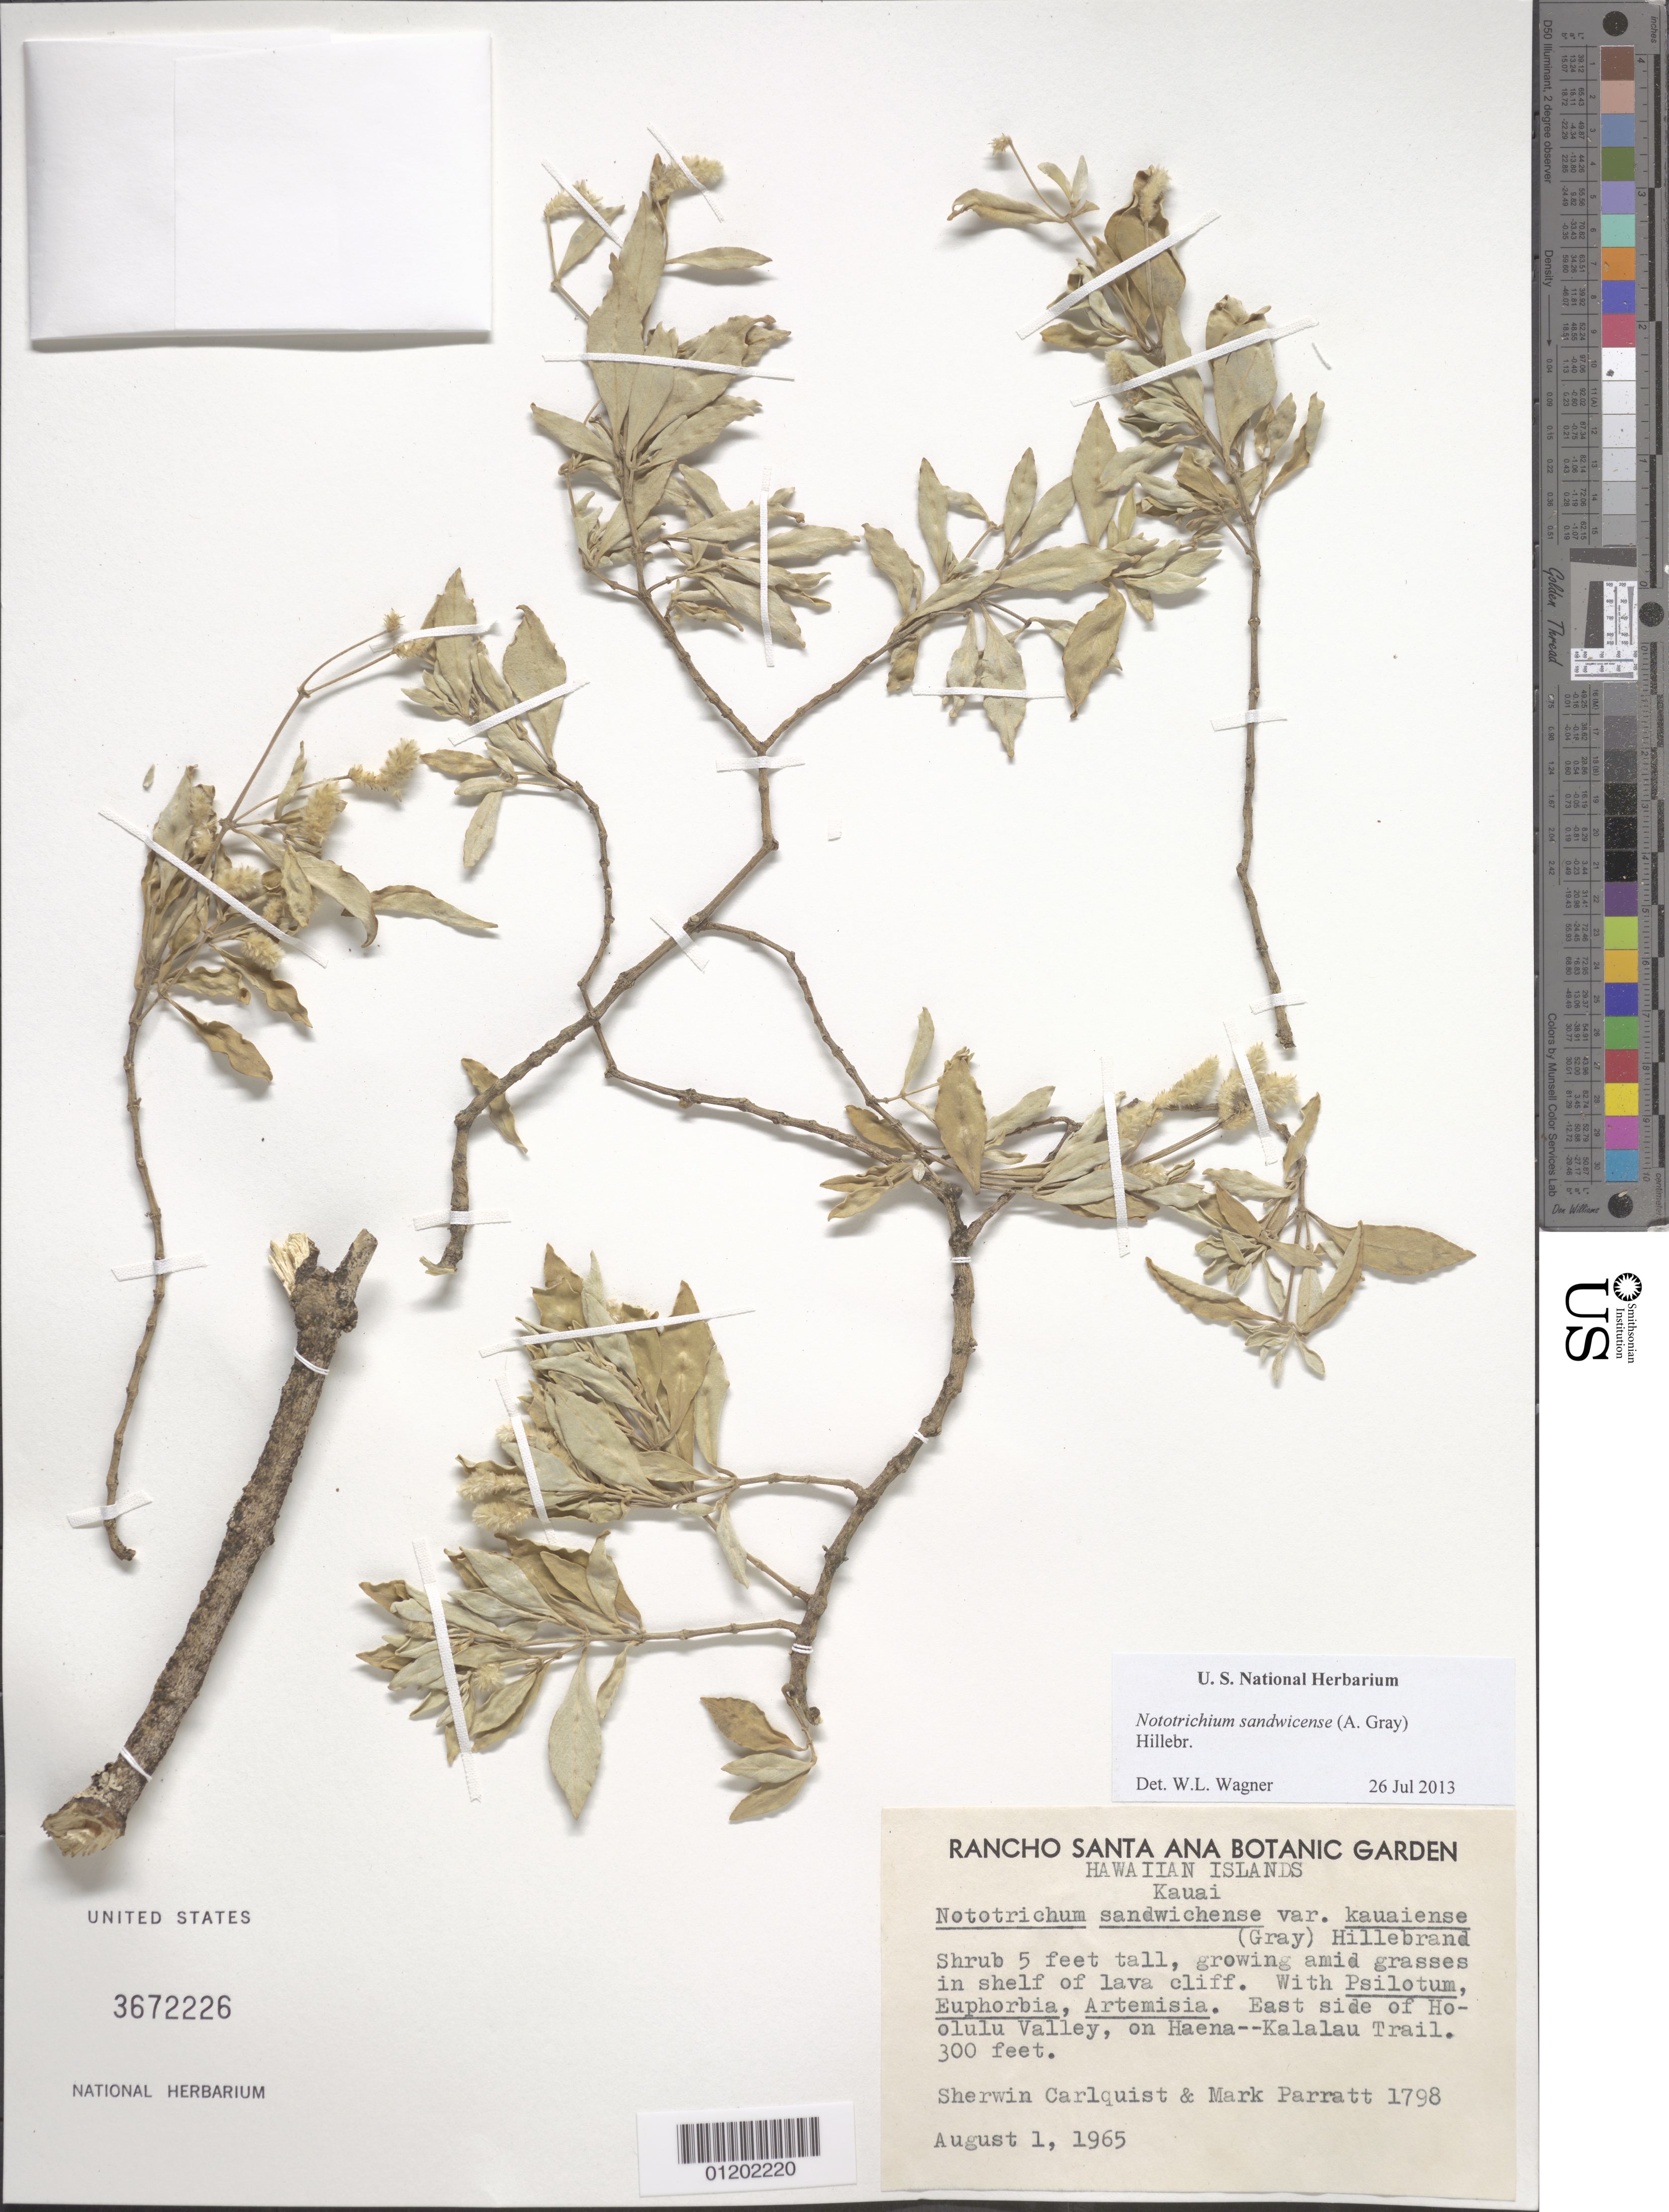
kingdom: Plantae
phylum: Tracheophyta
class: Magnoliopsida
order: Caryophyllales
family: Amaranthaceae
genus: Achyranthes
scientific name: Achyranthes sandwicensis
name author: (A. Gray) Di Vincenzo et al.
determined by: Wagner, W. L., (BOT), Smithsonian Institution - National Museum of Natural History (UNITED STATES)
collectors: S. Carlquist & M. Parratt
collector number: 1798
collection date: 1965-08-01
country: United States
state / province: Hawaii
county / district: Kauai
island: Kaua'i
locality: East side of Hoolulu Valley, on Haena-Kalalau Trail.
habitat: Amid grasses in shelf of lava cliff.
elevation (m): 91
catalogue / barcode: US 3672226